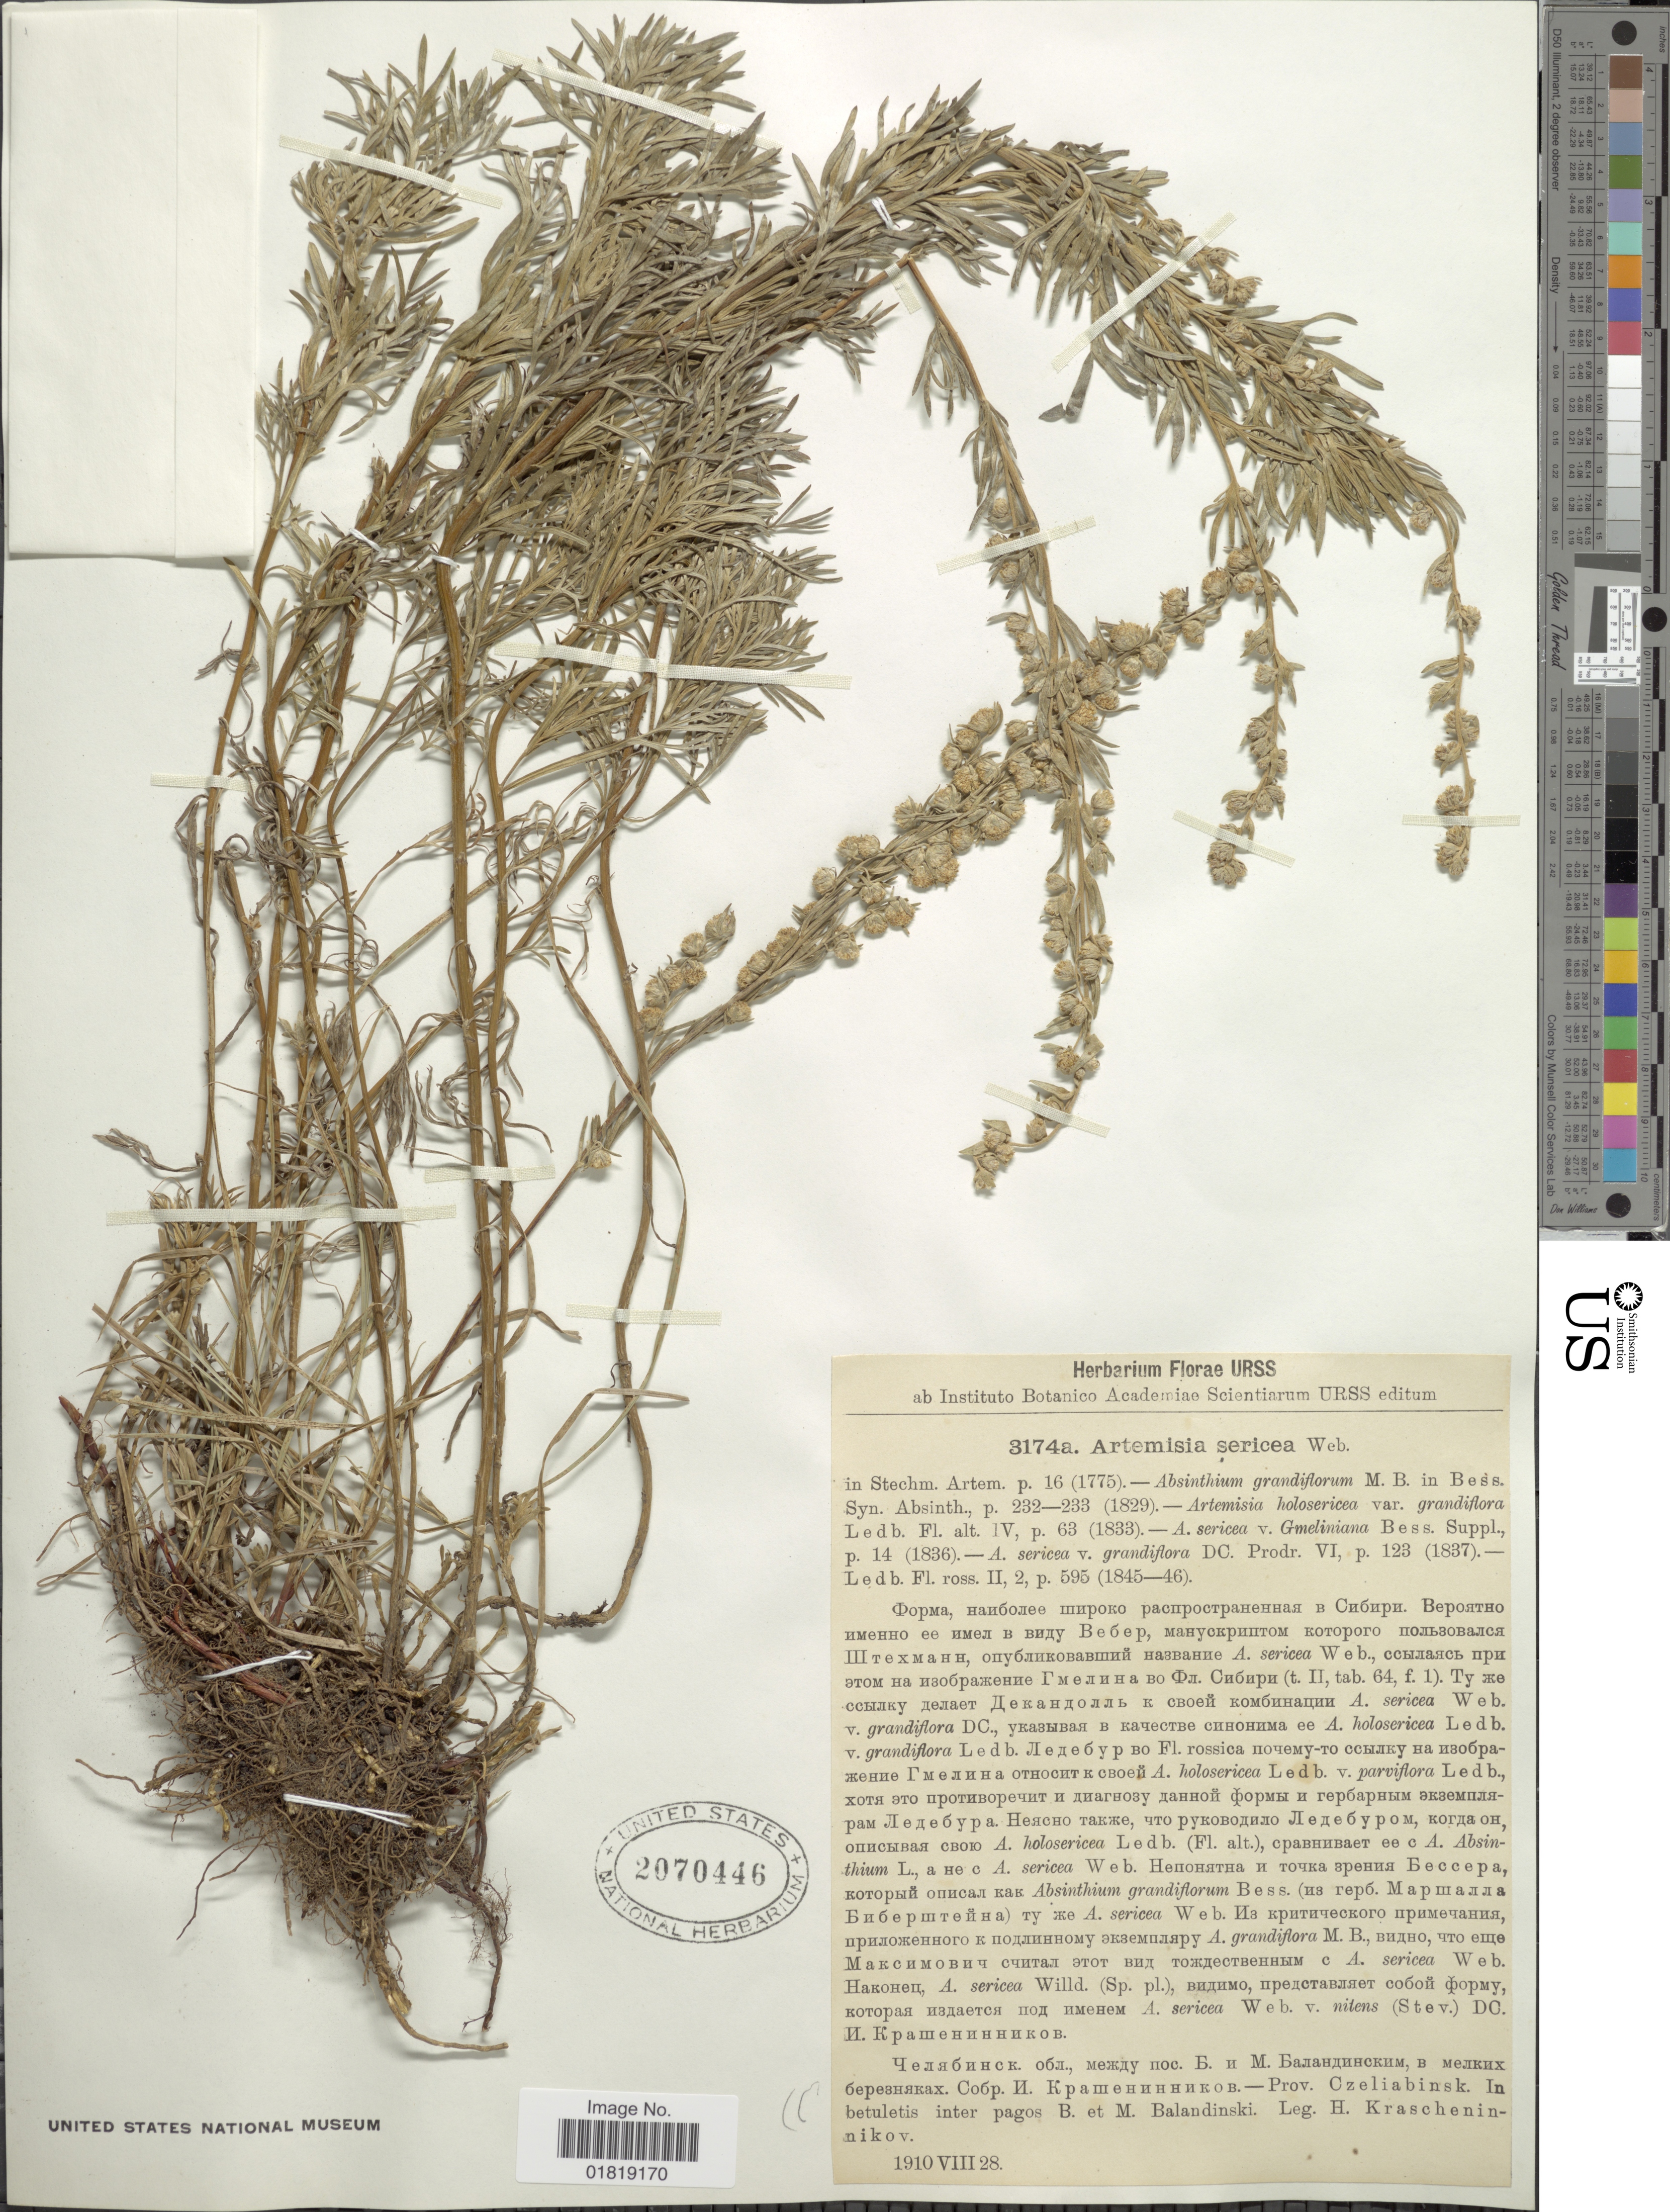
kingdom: Plantae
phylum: Tracheophyta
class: Magnoliopsida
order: Asterales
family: Asteraceae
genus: Artemisia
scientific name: Artemisia sericea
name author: G.H. Weber ex Stechm.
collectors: H. Krascheninnikov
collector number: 3174a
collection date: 1910-08-28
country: Russian federation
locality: Prov. Chelyabinsk, in betuletis inter pagos B. et MM. Balandinski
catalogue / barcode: US 2070446